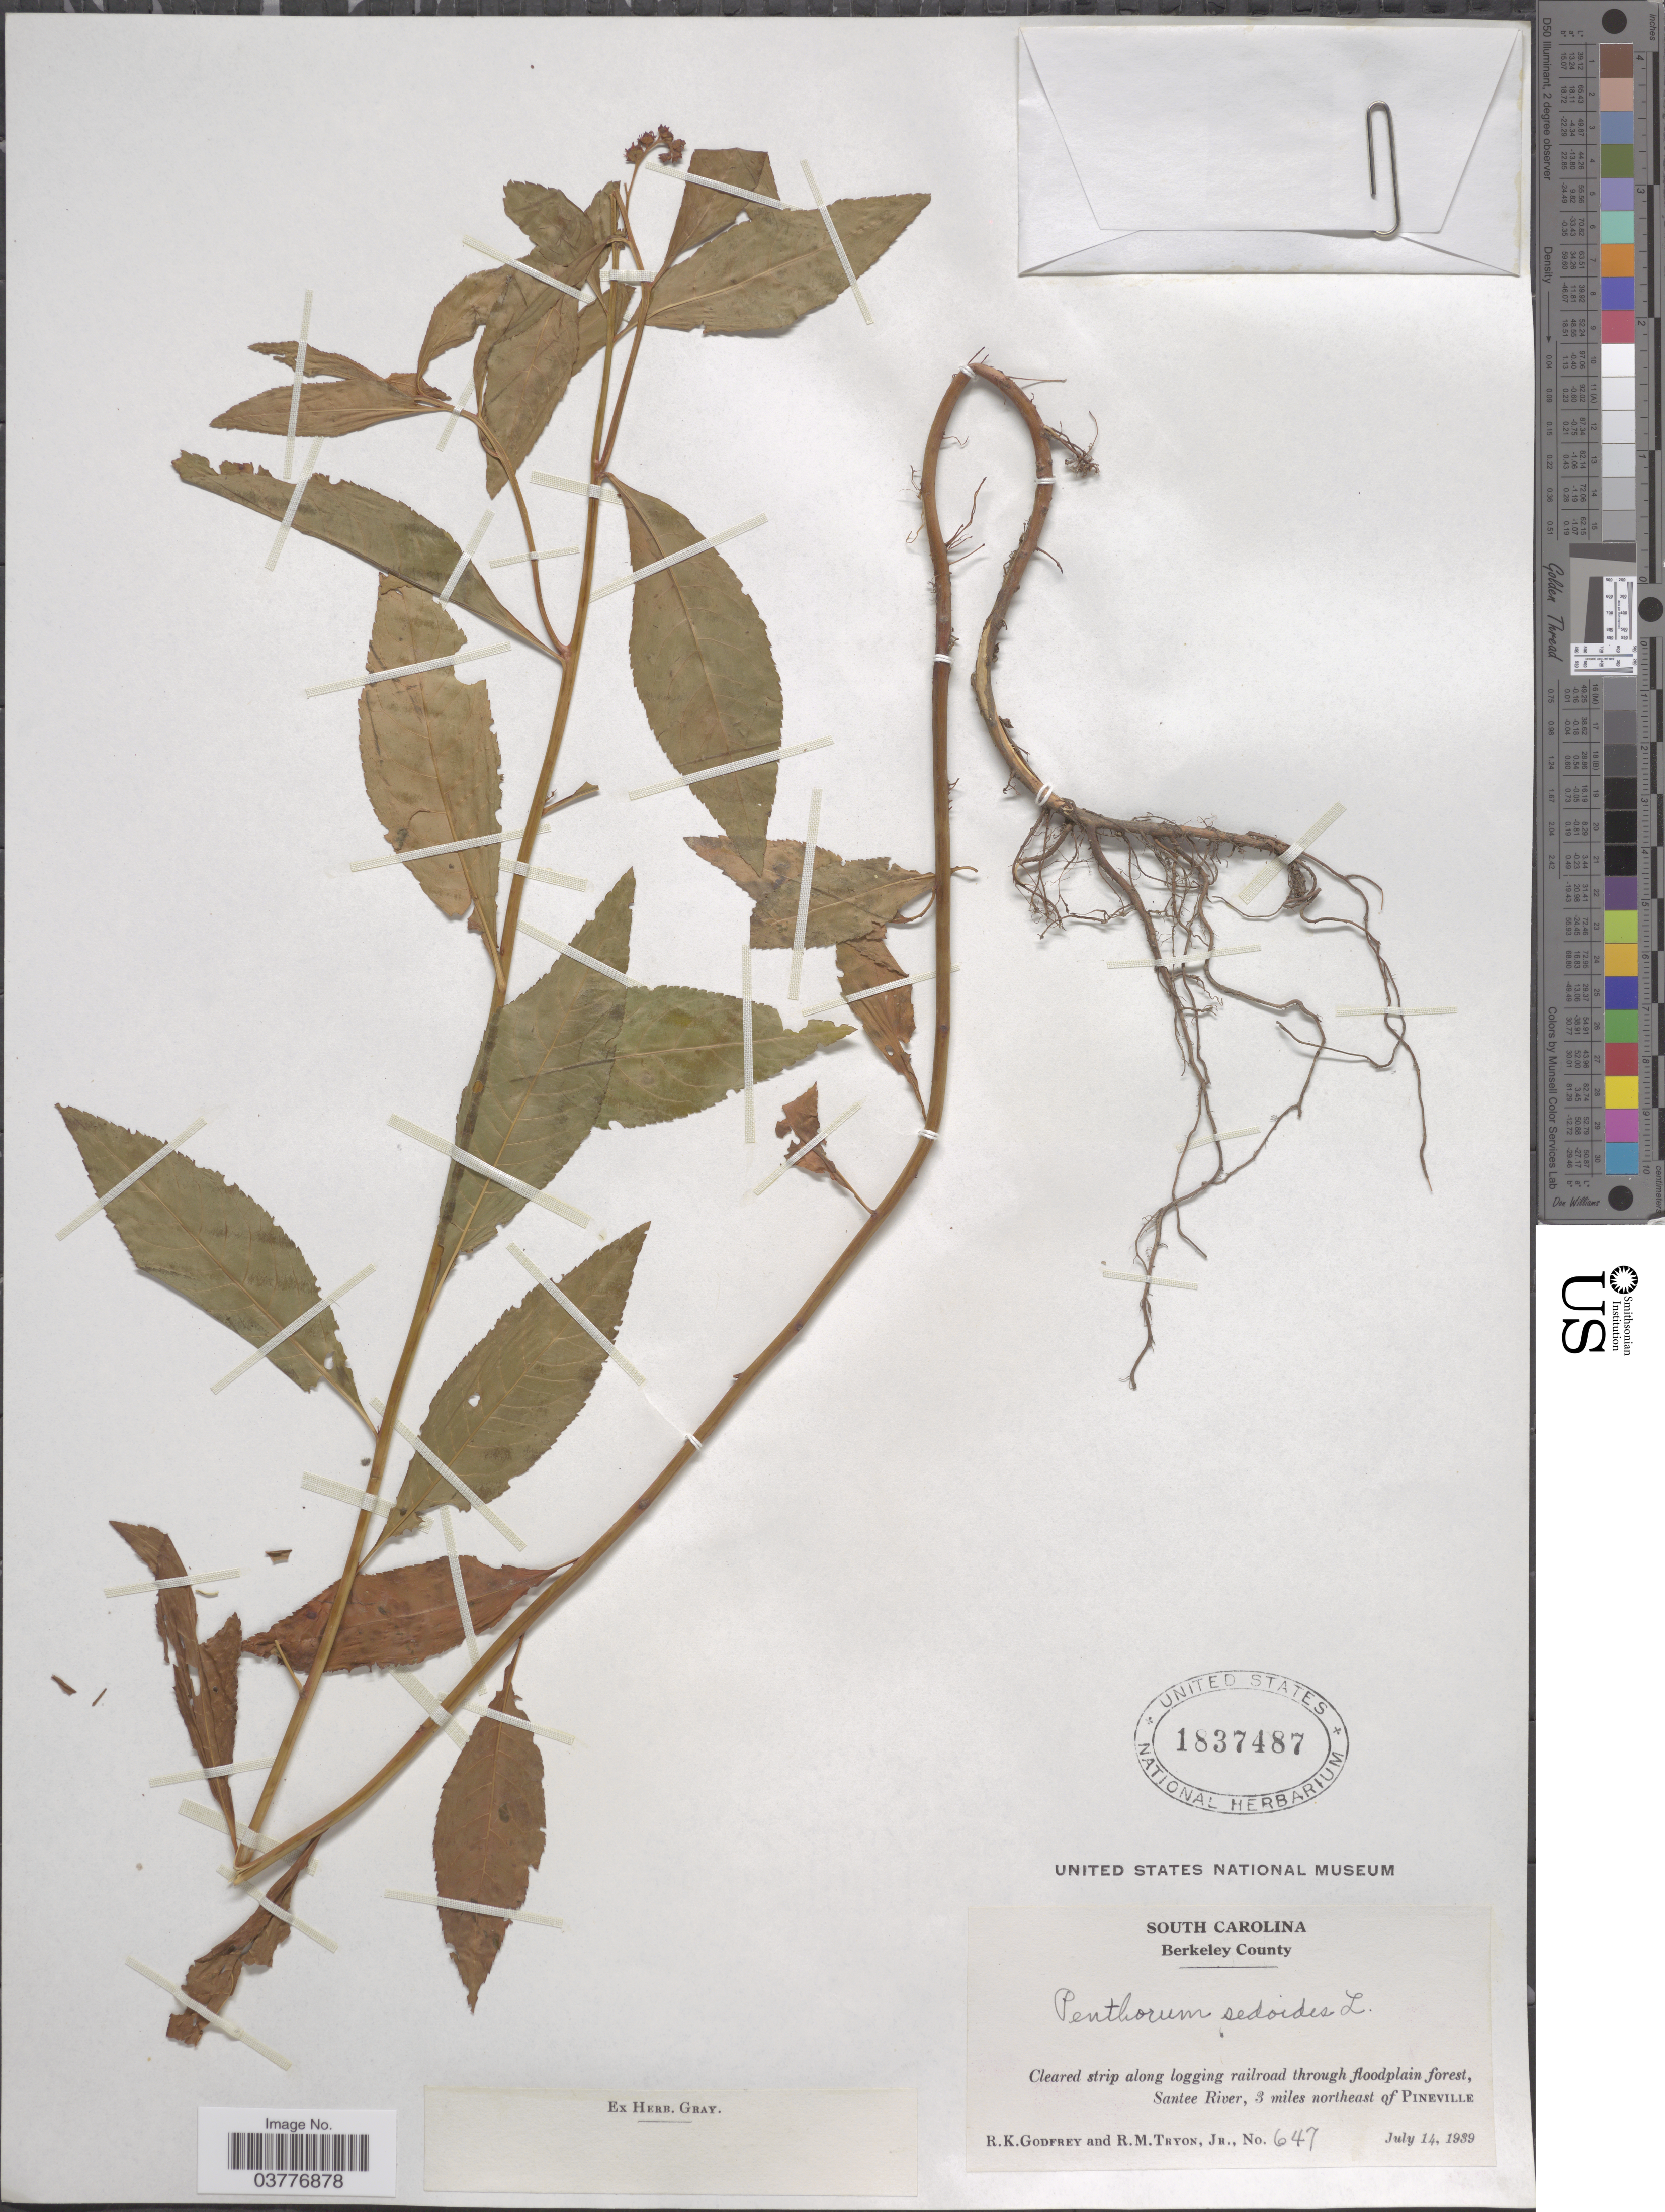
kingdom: Plantae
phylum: Tracheophyta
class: Magnoliopsida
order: Saxifragales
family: Penthoraceae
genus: Penthorum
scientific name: Penthorum sedoides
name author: L.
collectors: R. K. Godfrey & R. Tryon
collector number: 647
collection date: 1939-07-14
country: United States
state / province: South Carolina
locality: Berkeley County. Cleared strip along logging railroad through floodplain forest, Santee River, 3 miles northeast of Pineville.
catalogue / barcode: US 1837487